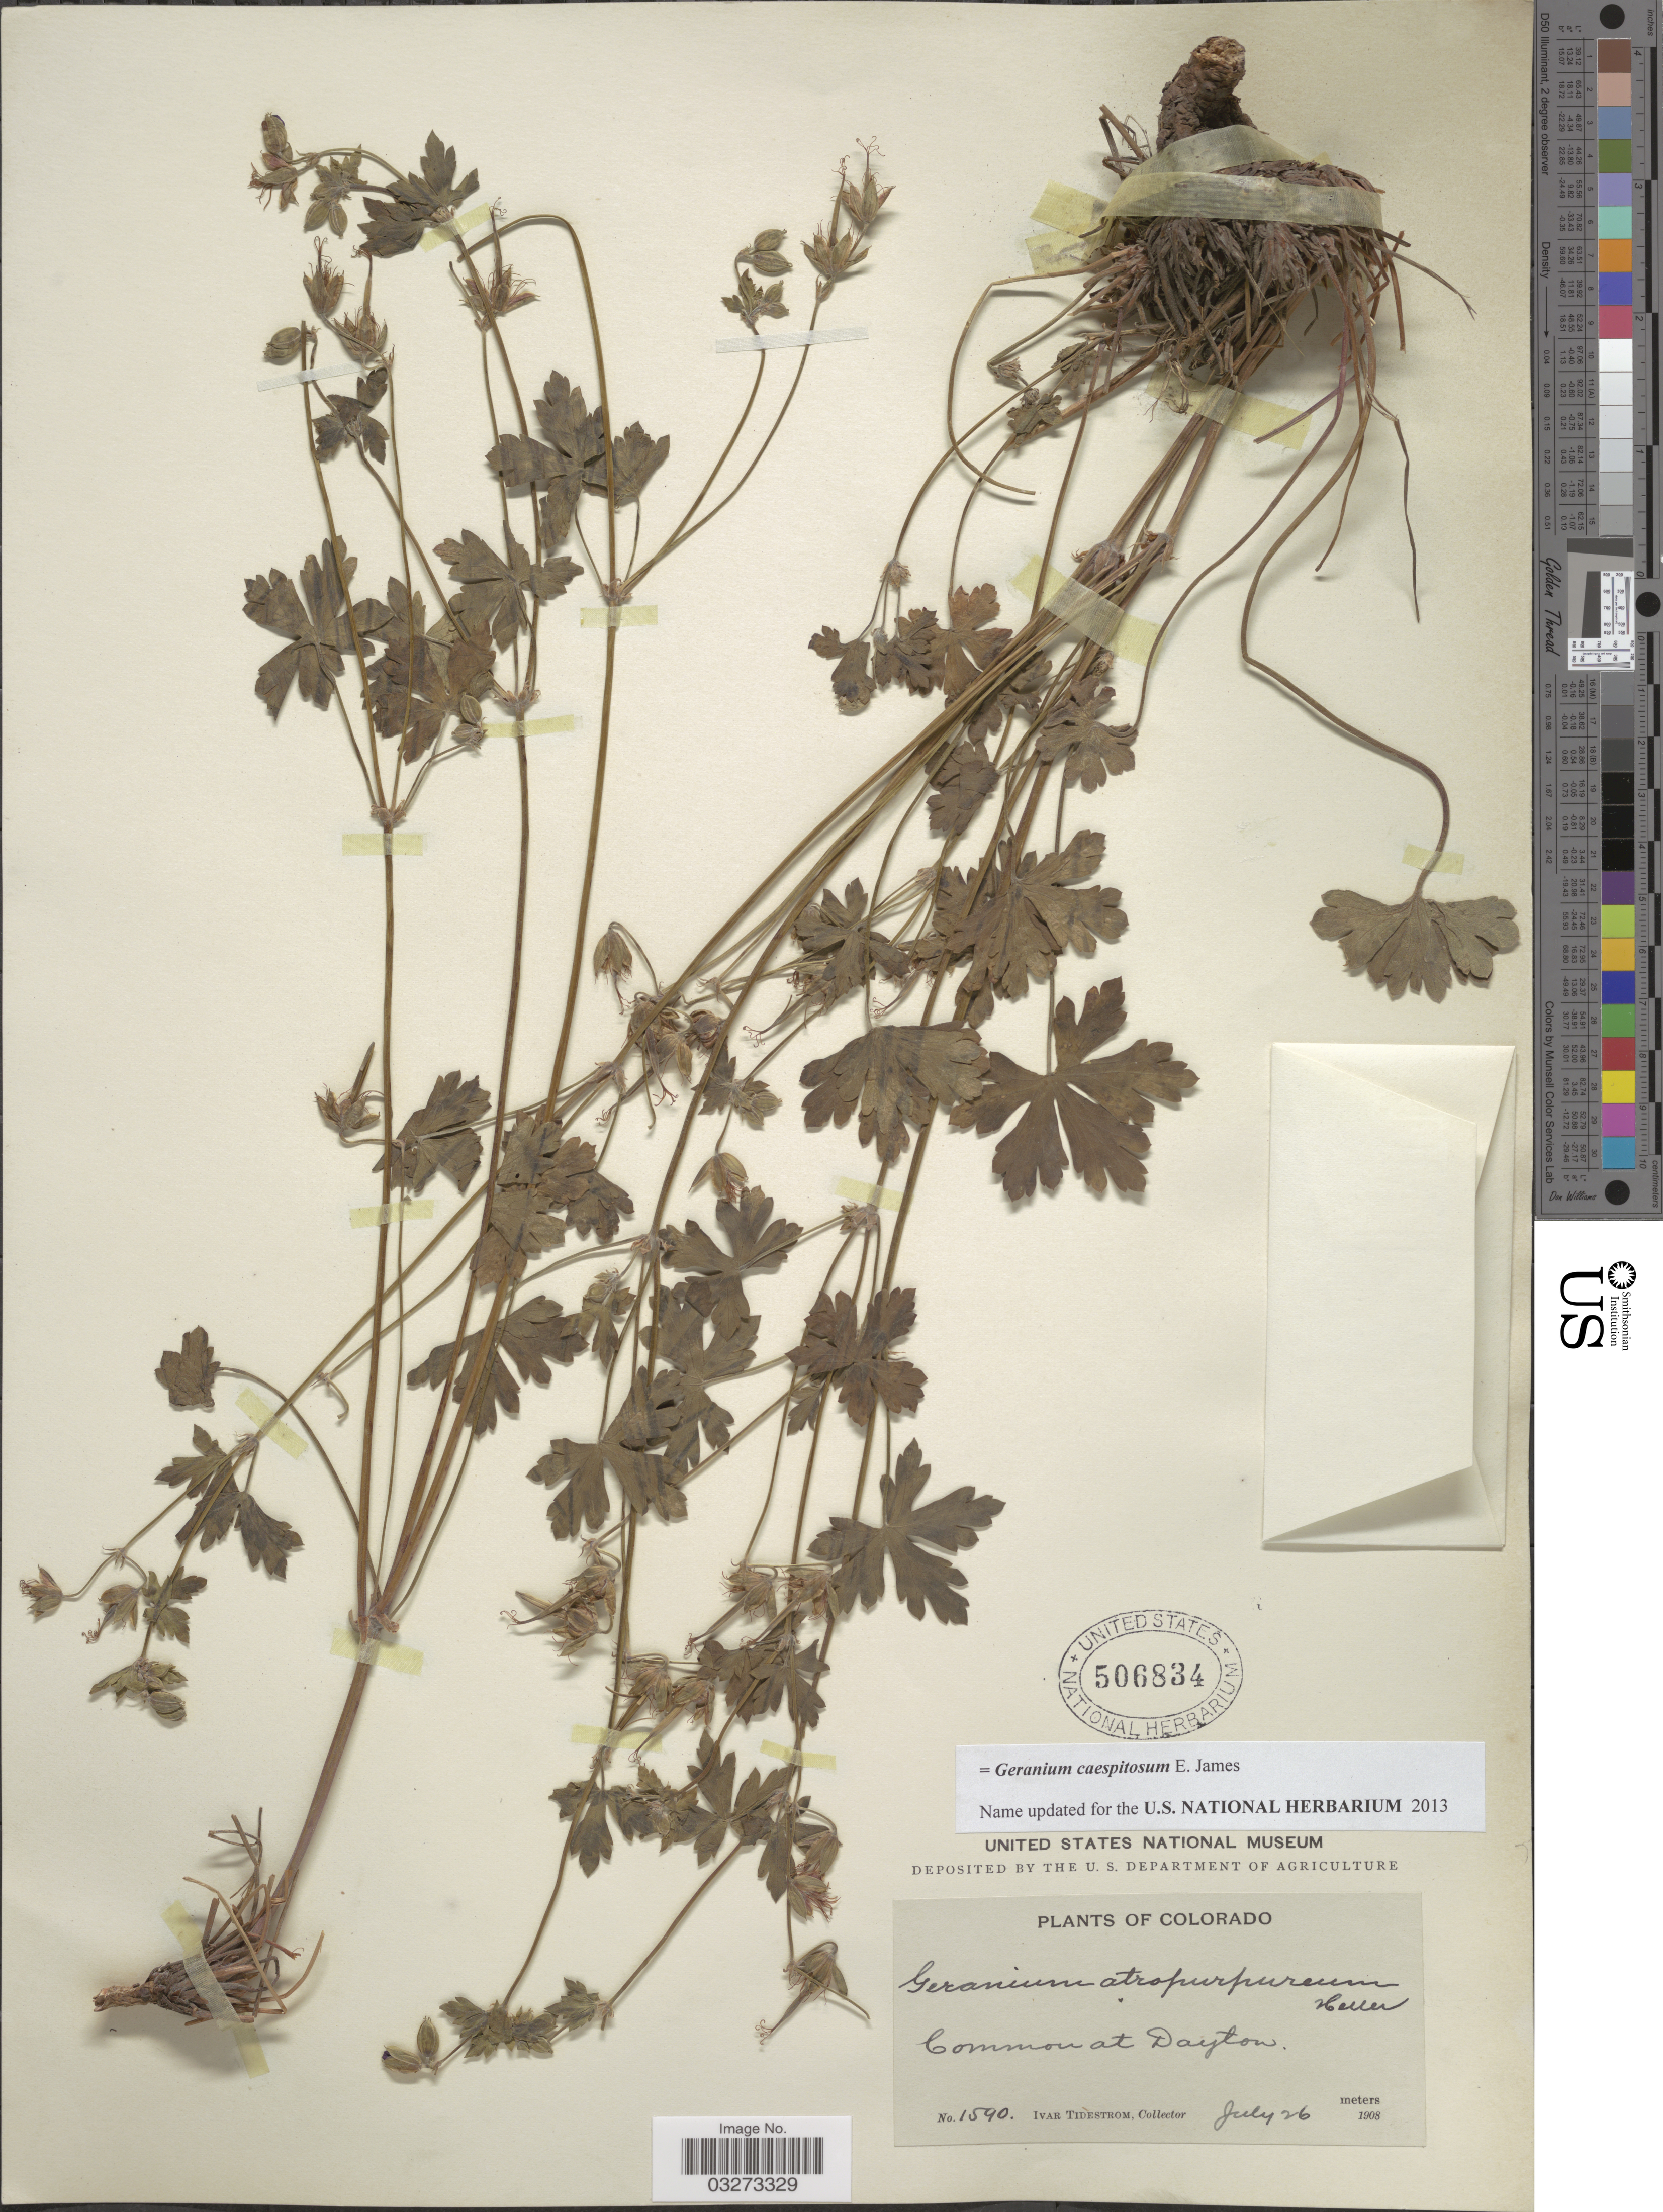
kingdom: Plantae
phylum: Tracheophyta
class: Magnoliopsida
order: Geraniales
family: Geraniaceae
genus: Geranium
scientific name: Geranium caespitosum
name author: E. James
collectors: I. F. Tidestrom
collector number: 1590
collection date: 1908-07-26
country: United States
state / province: Colorado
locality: Common at Dayton.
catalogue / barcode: US 506834